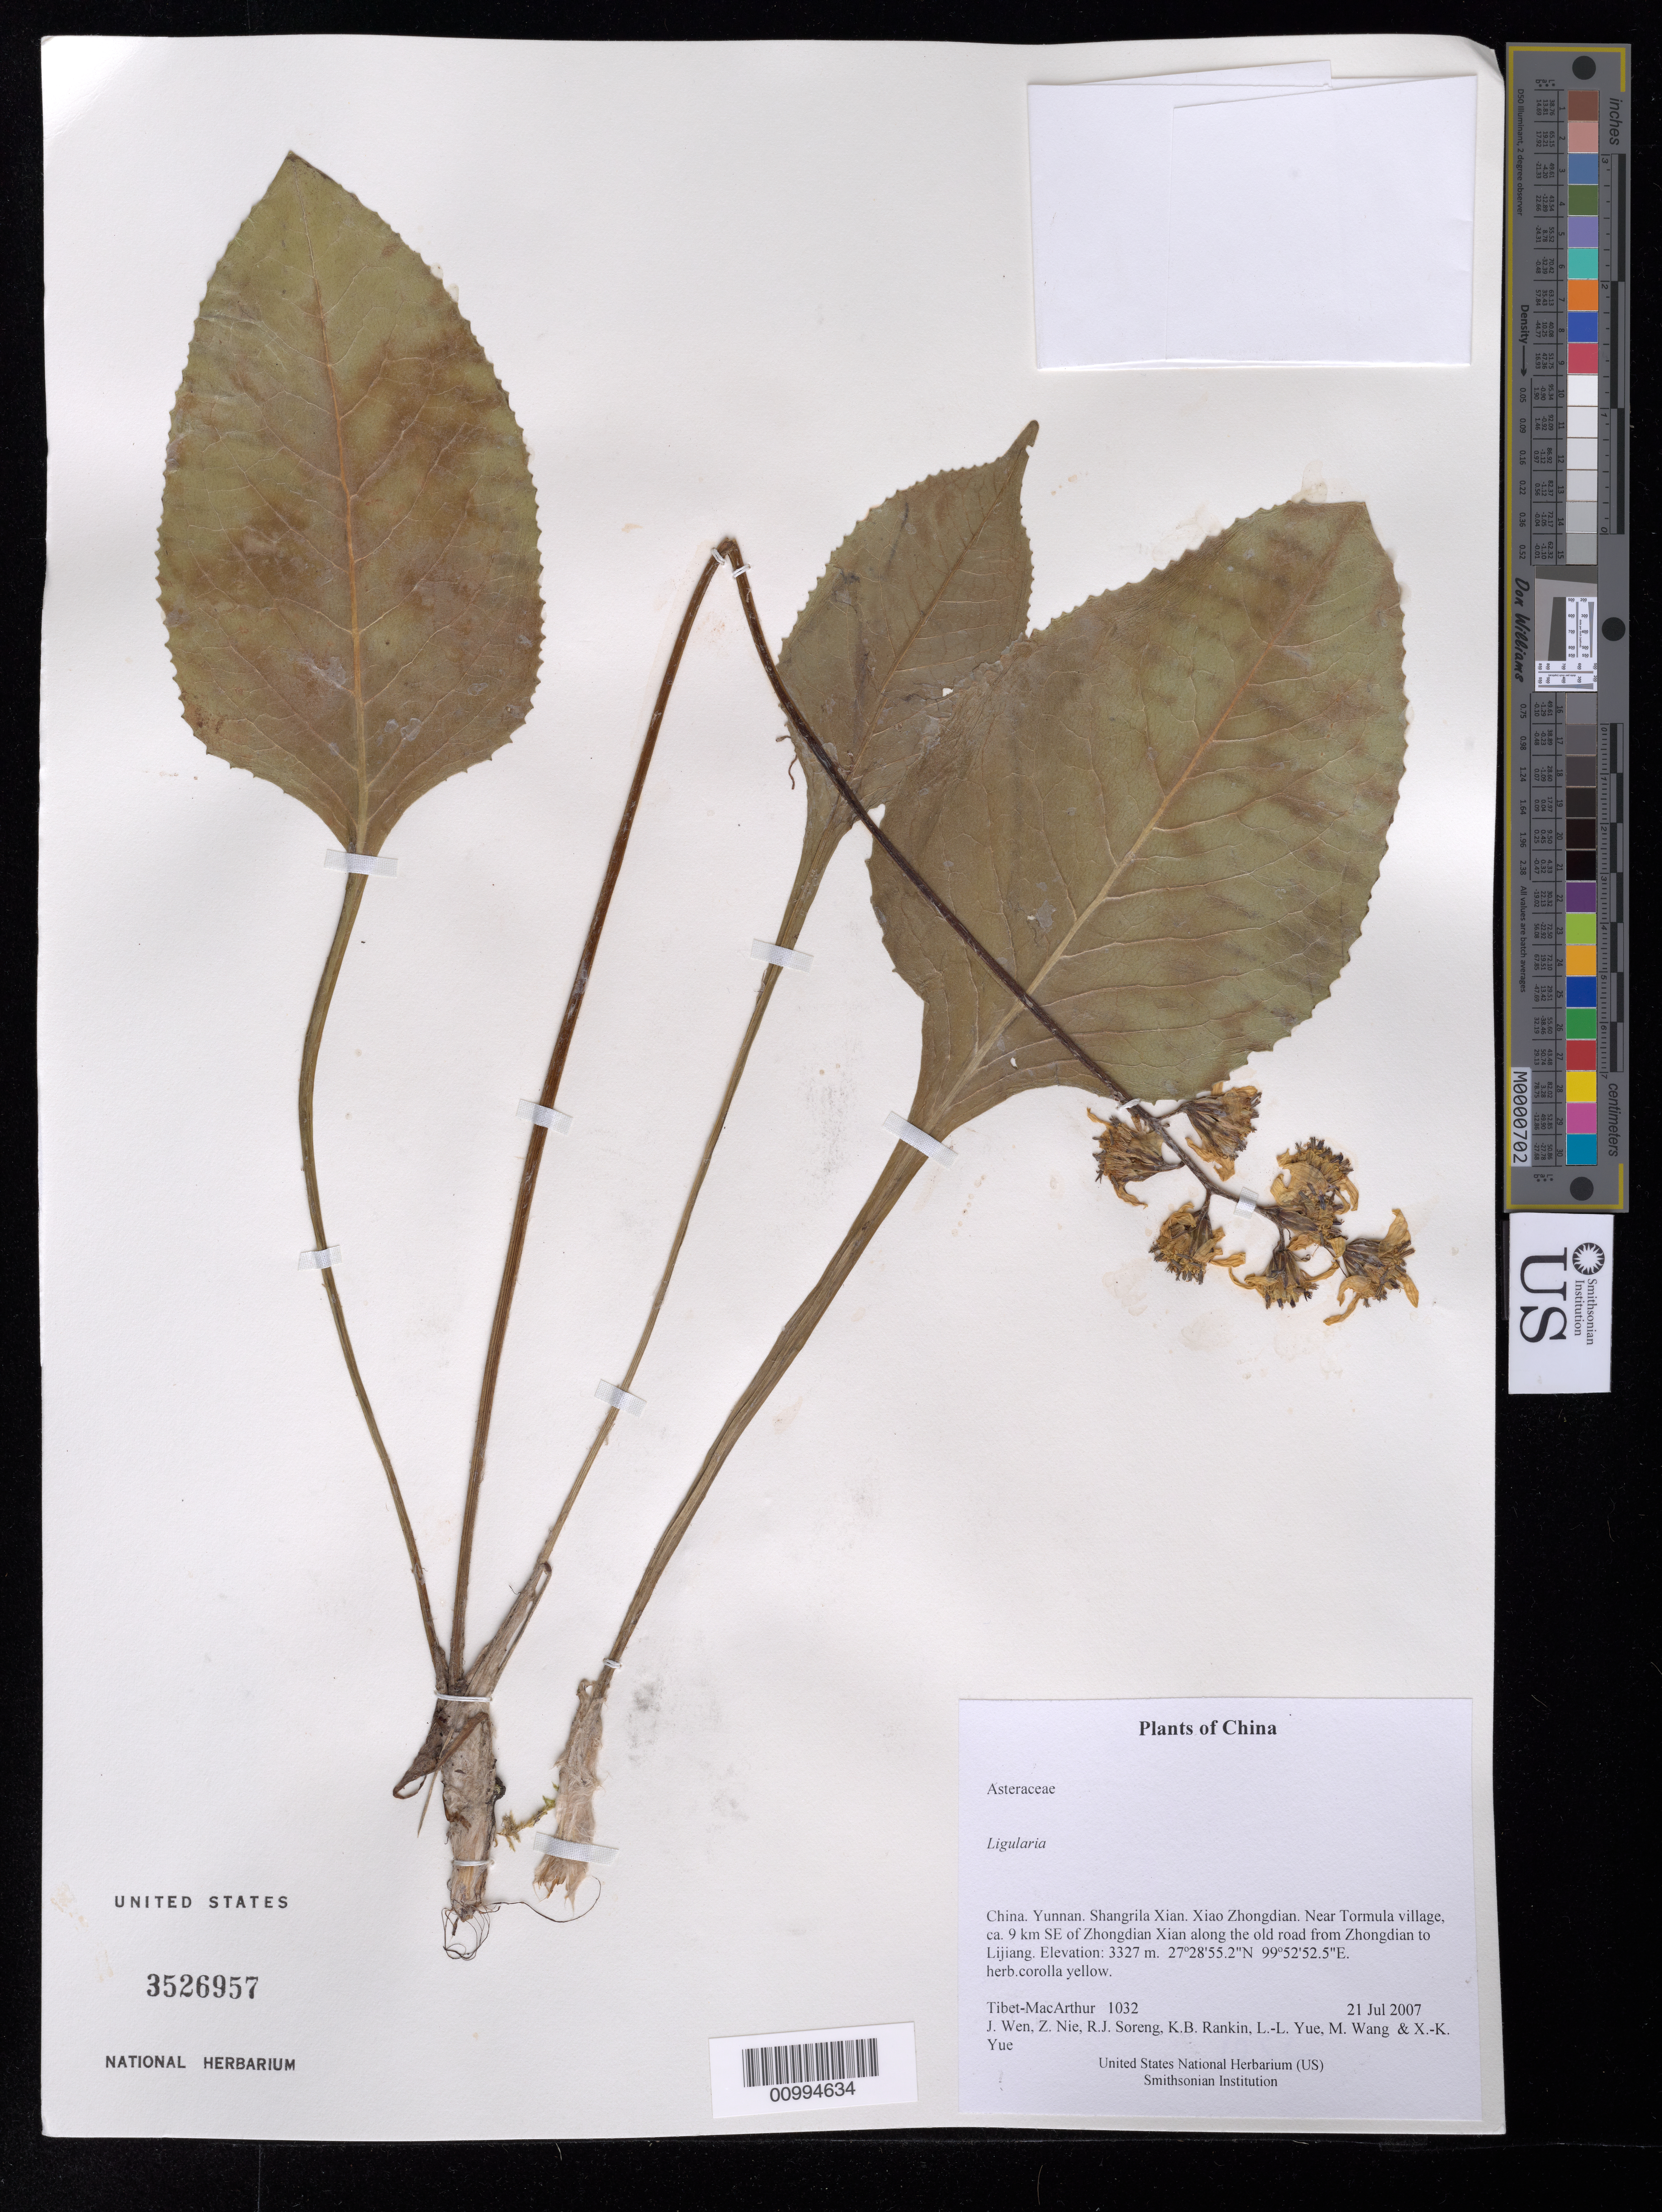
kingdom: Plantae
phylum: Tracheophyta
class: Magnoliopsida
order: Asterales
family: Asteraceae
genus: Ligularia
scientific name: Ligularia sp.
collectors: Tibet-MacArthur, J. Wen, Z. Nie, R. J. Soreng, K. Rankin, L. Yue, M. Wang & X. Yue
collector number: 1032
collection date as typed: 21 Jul 2007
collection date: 2007-07-21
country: China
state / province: Yunnan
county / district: Shangrila Xian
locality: Xiao Zhongdian. Near Tormula village, ca. 9 km SE of Zhongdian Xian along the old road from Zhongdian to Lijiang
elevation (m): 3327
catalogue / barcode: US 3526957